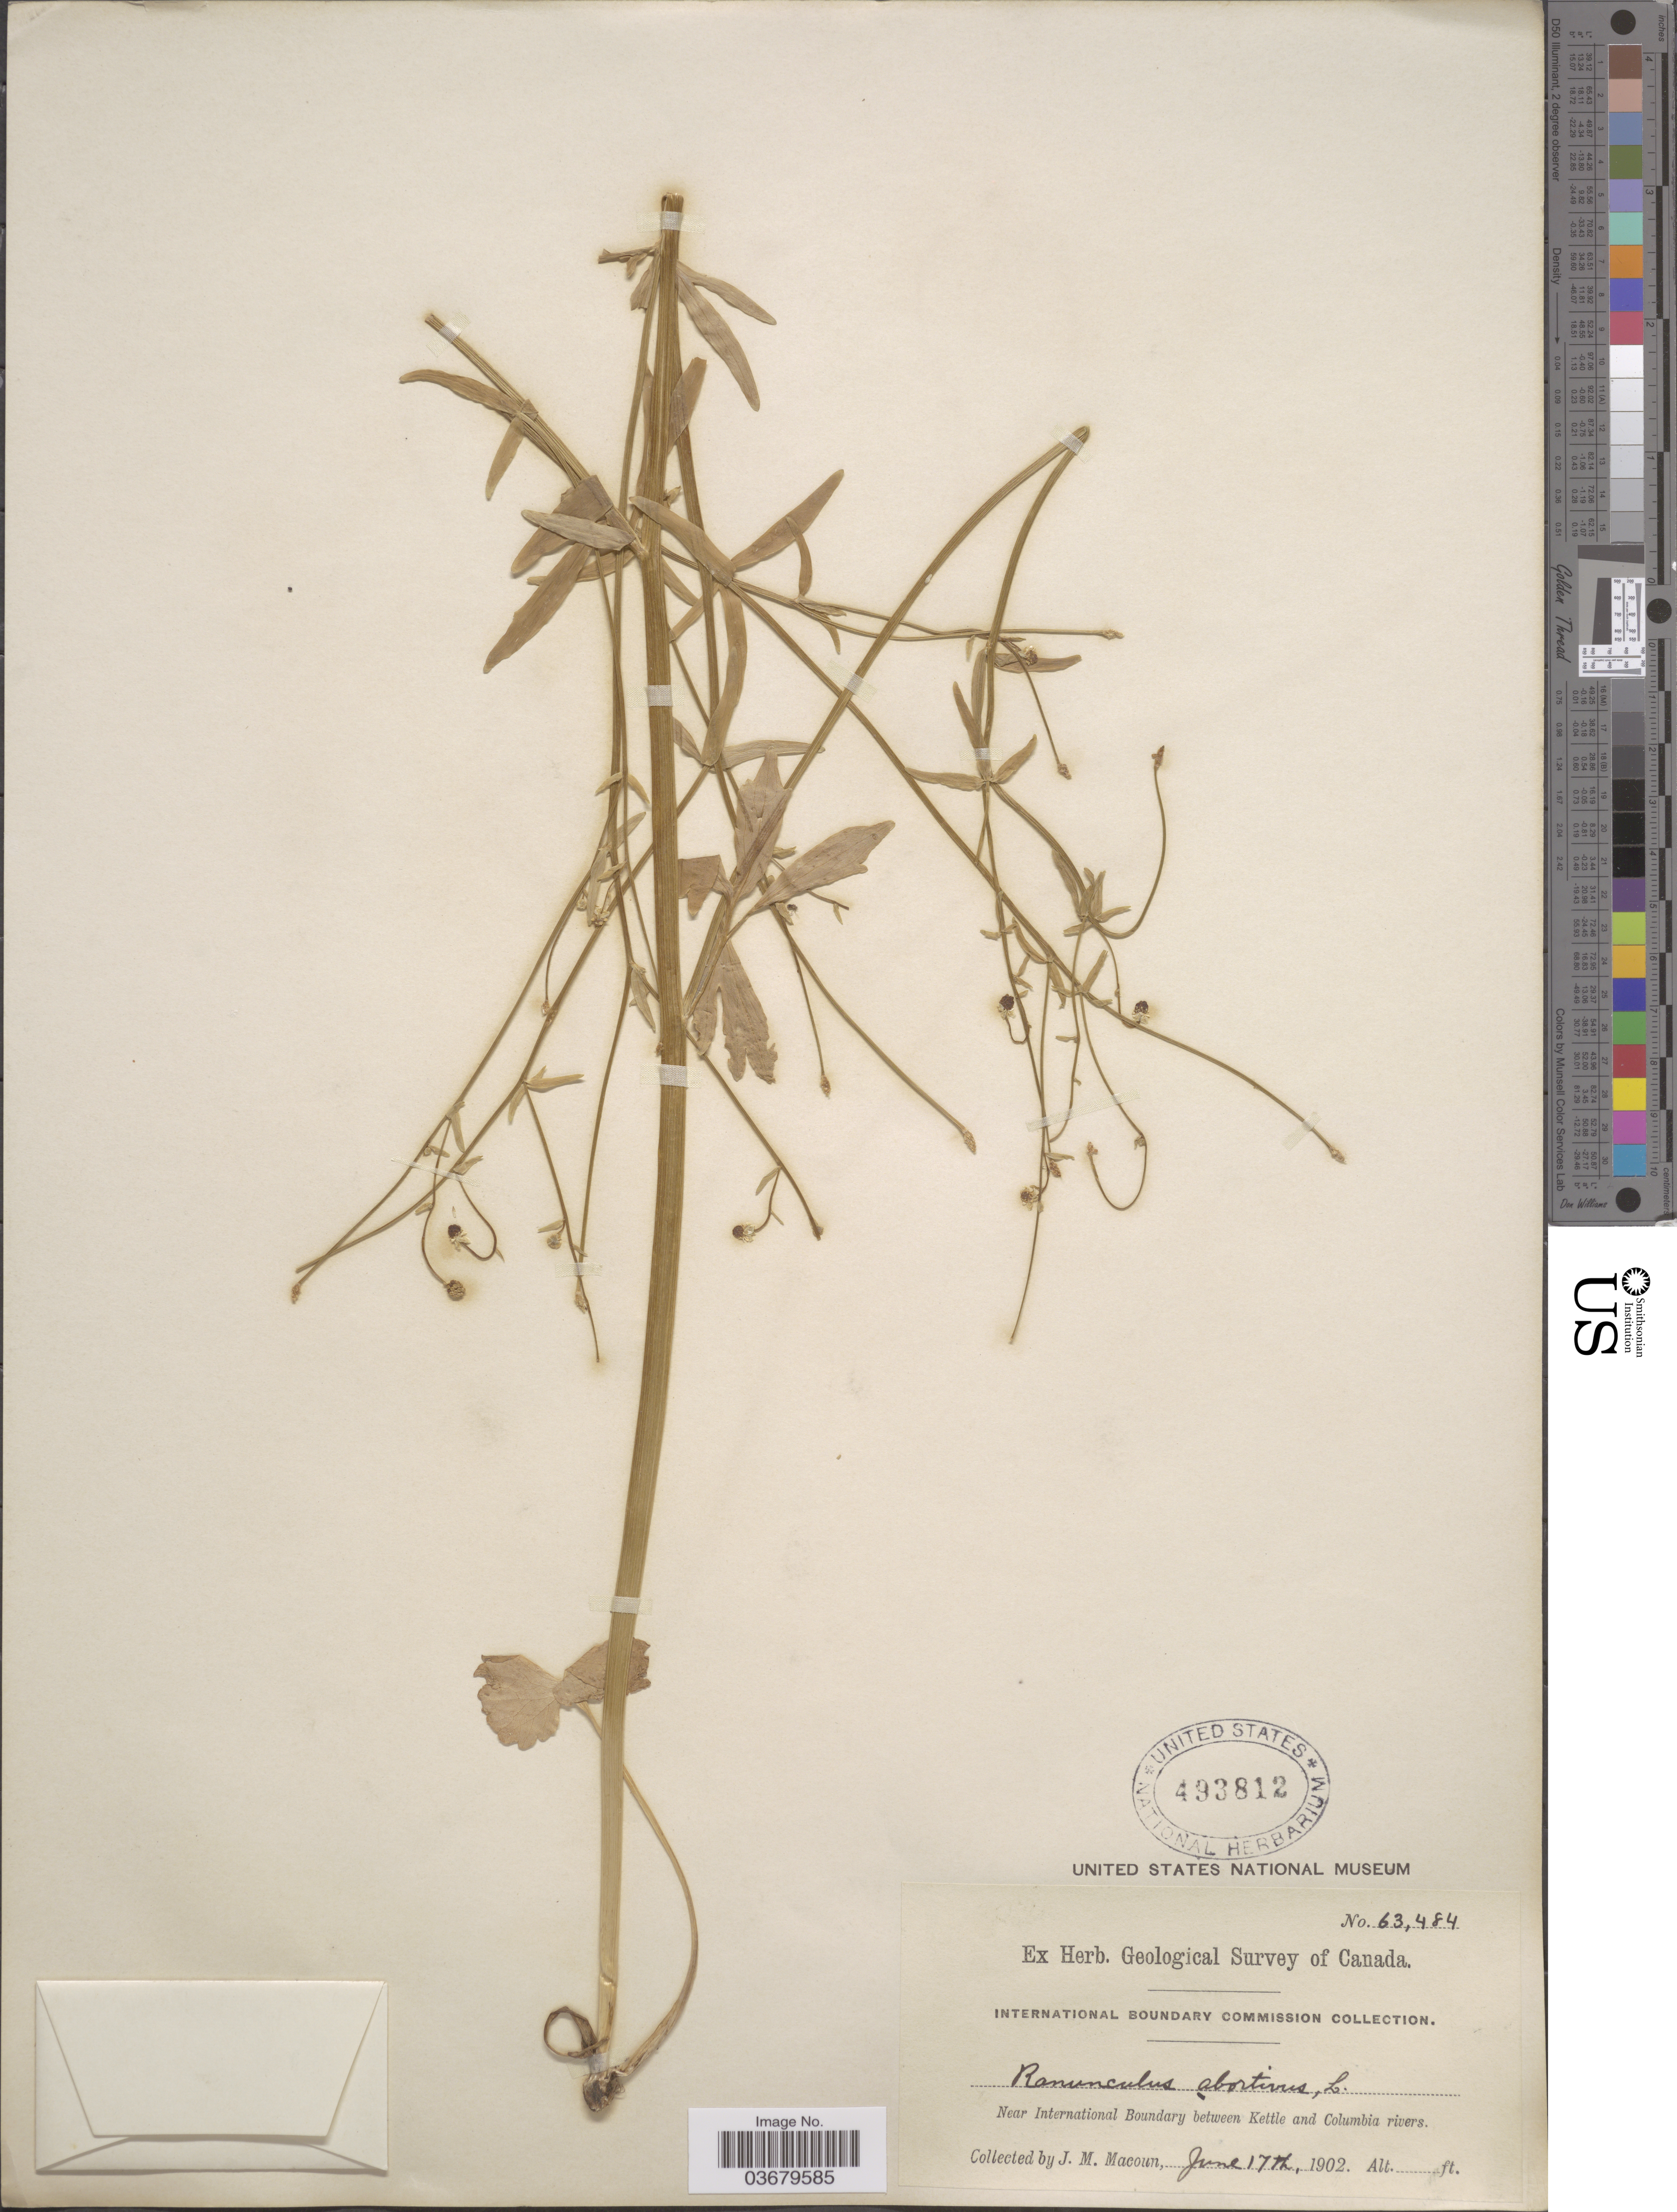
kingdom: Plantae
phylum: Tracheophyta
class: Magnoliopsida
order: Ranunculales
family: Ranunculaceae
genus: Ranunculus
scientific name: Ranunculus abortivus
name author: L.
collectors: J. M. Macoun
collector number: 63484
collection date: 1902-06-17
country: Canada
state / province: British Columbia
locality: Near International Boundary between Kettle and Columbia rivers.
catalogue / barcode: US 493812